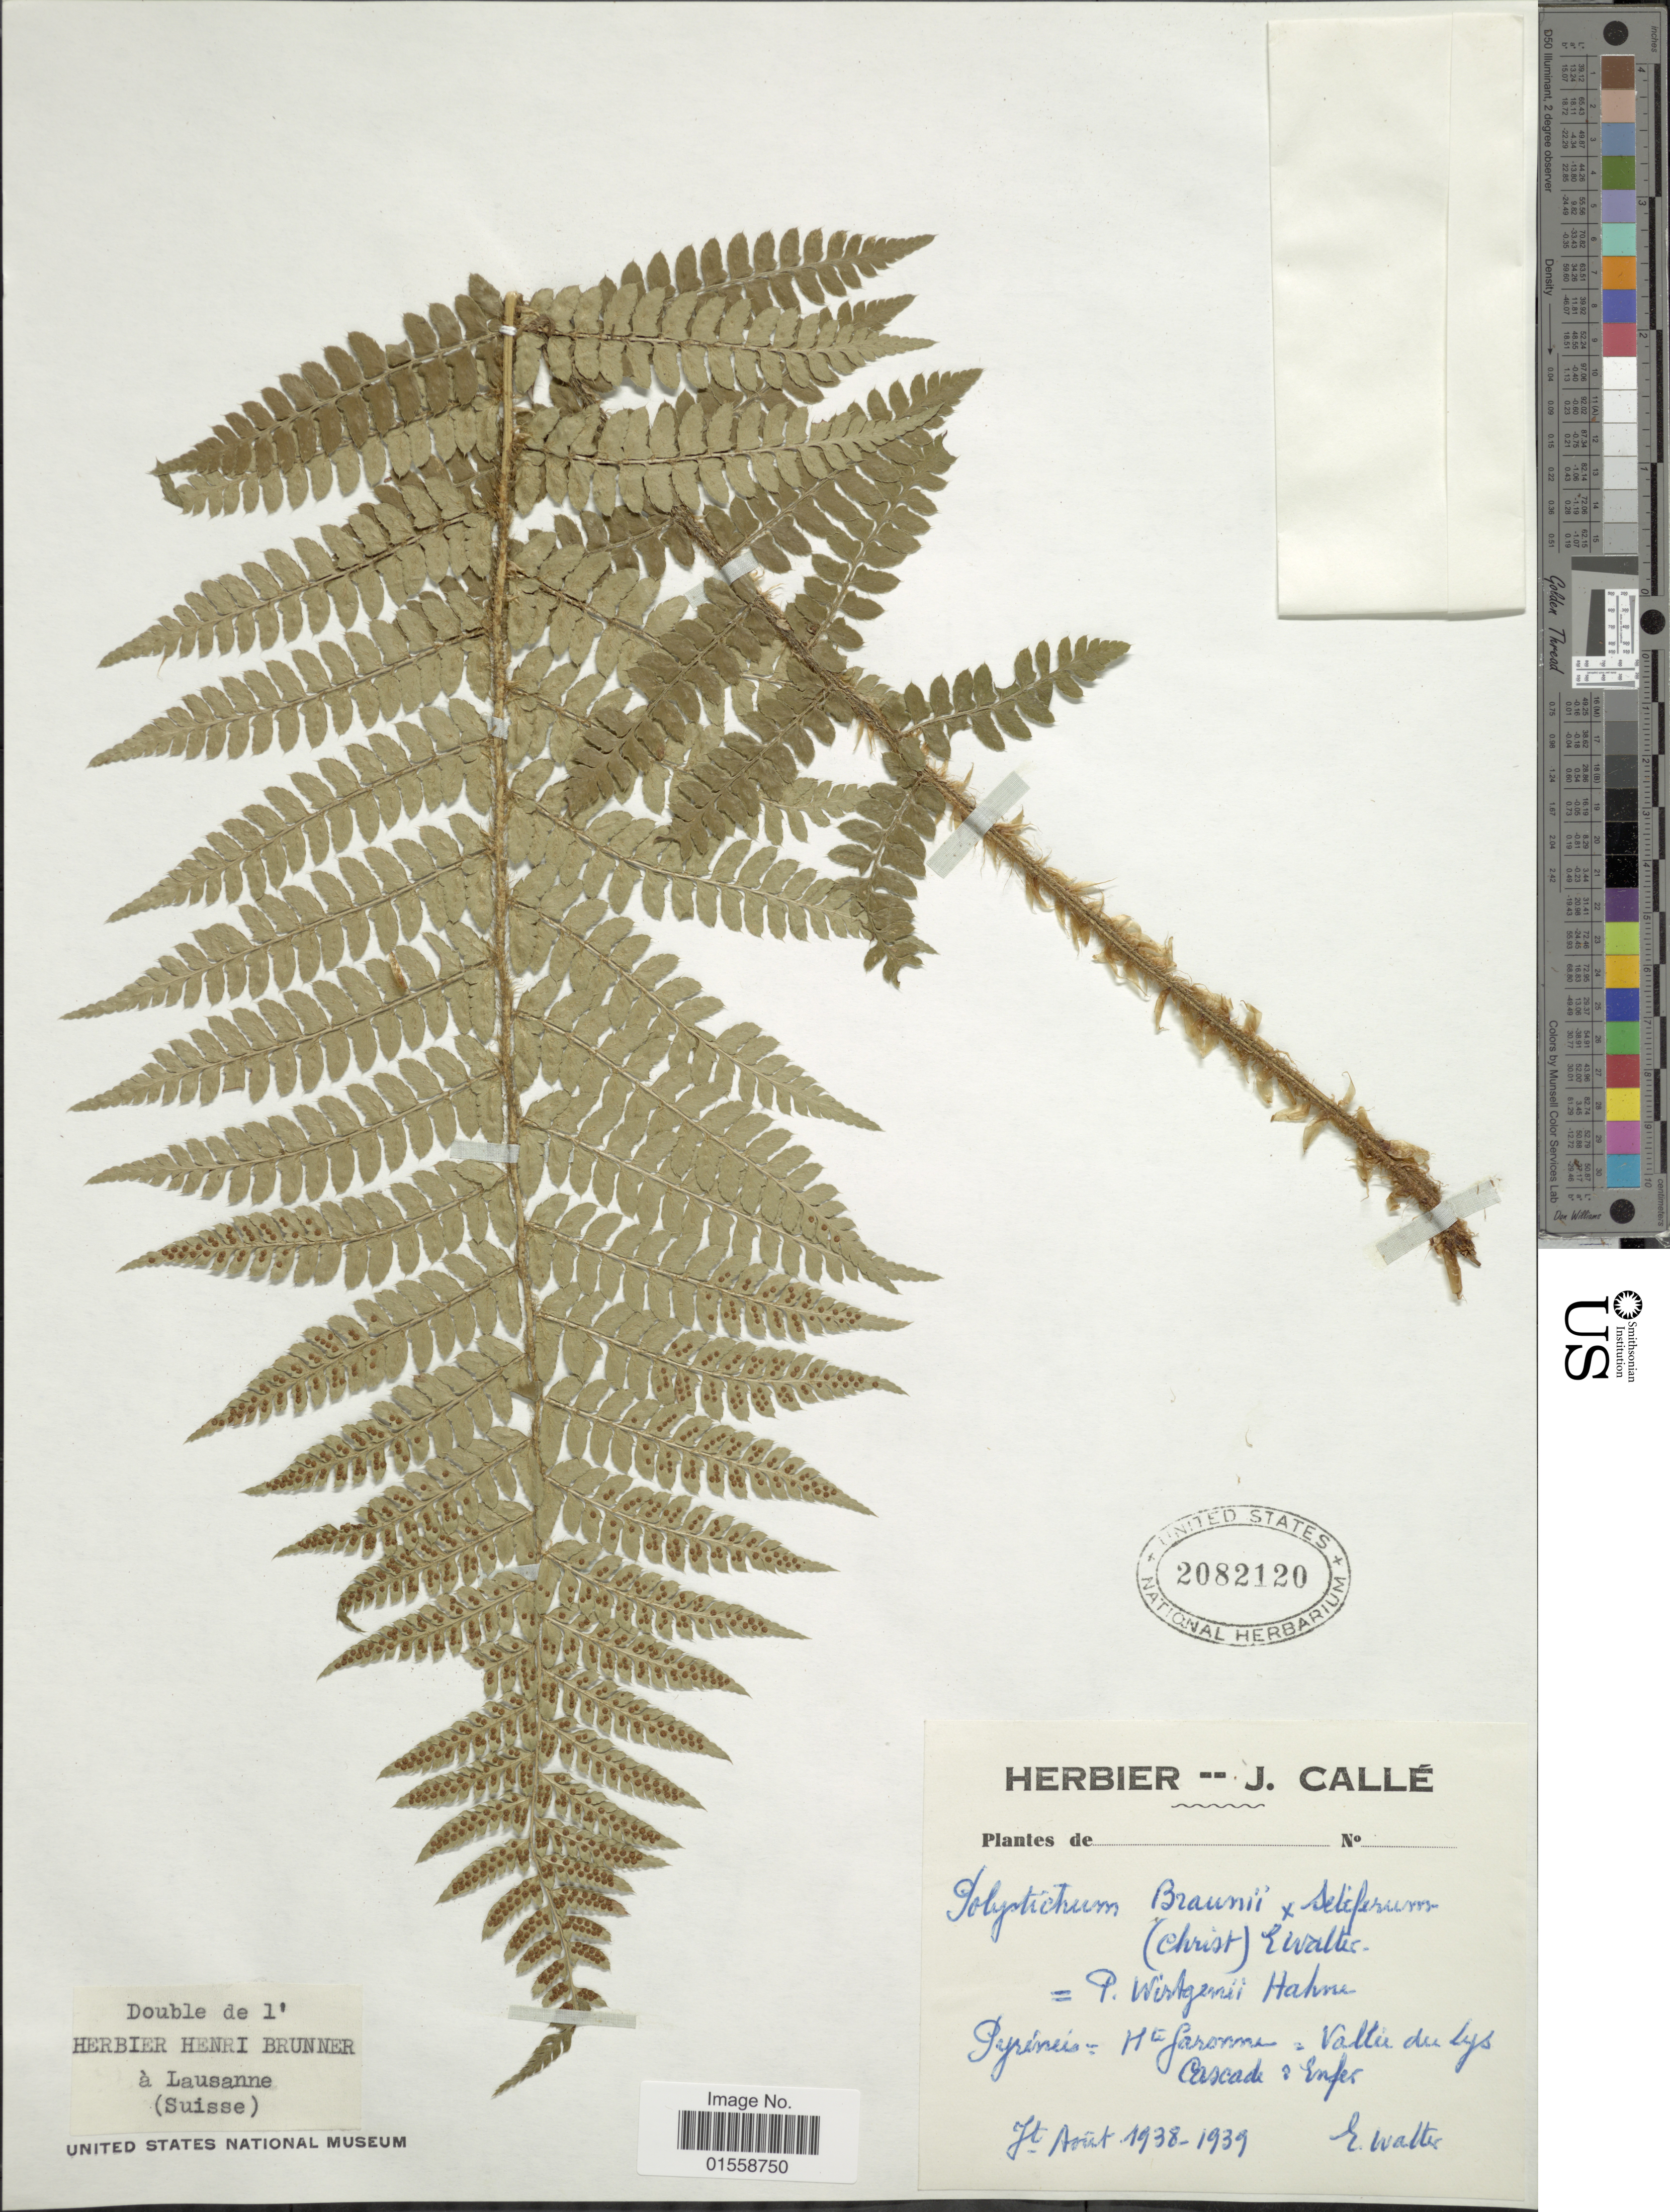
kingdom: Plantae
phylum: Tracheophyta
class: Polypodiopsida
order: Polypodiales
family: Dryopteridaceae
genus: Polystichum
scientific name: Polystichum x wirtgenii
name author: Hahne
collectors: E. Walter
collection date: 1938-08/1939-08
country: France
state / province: Occitanie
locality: Pyrenees: Hefaronme, Vallee du lys, Cascade en Enfer [interpreted]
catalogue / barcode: US 2082120